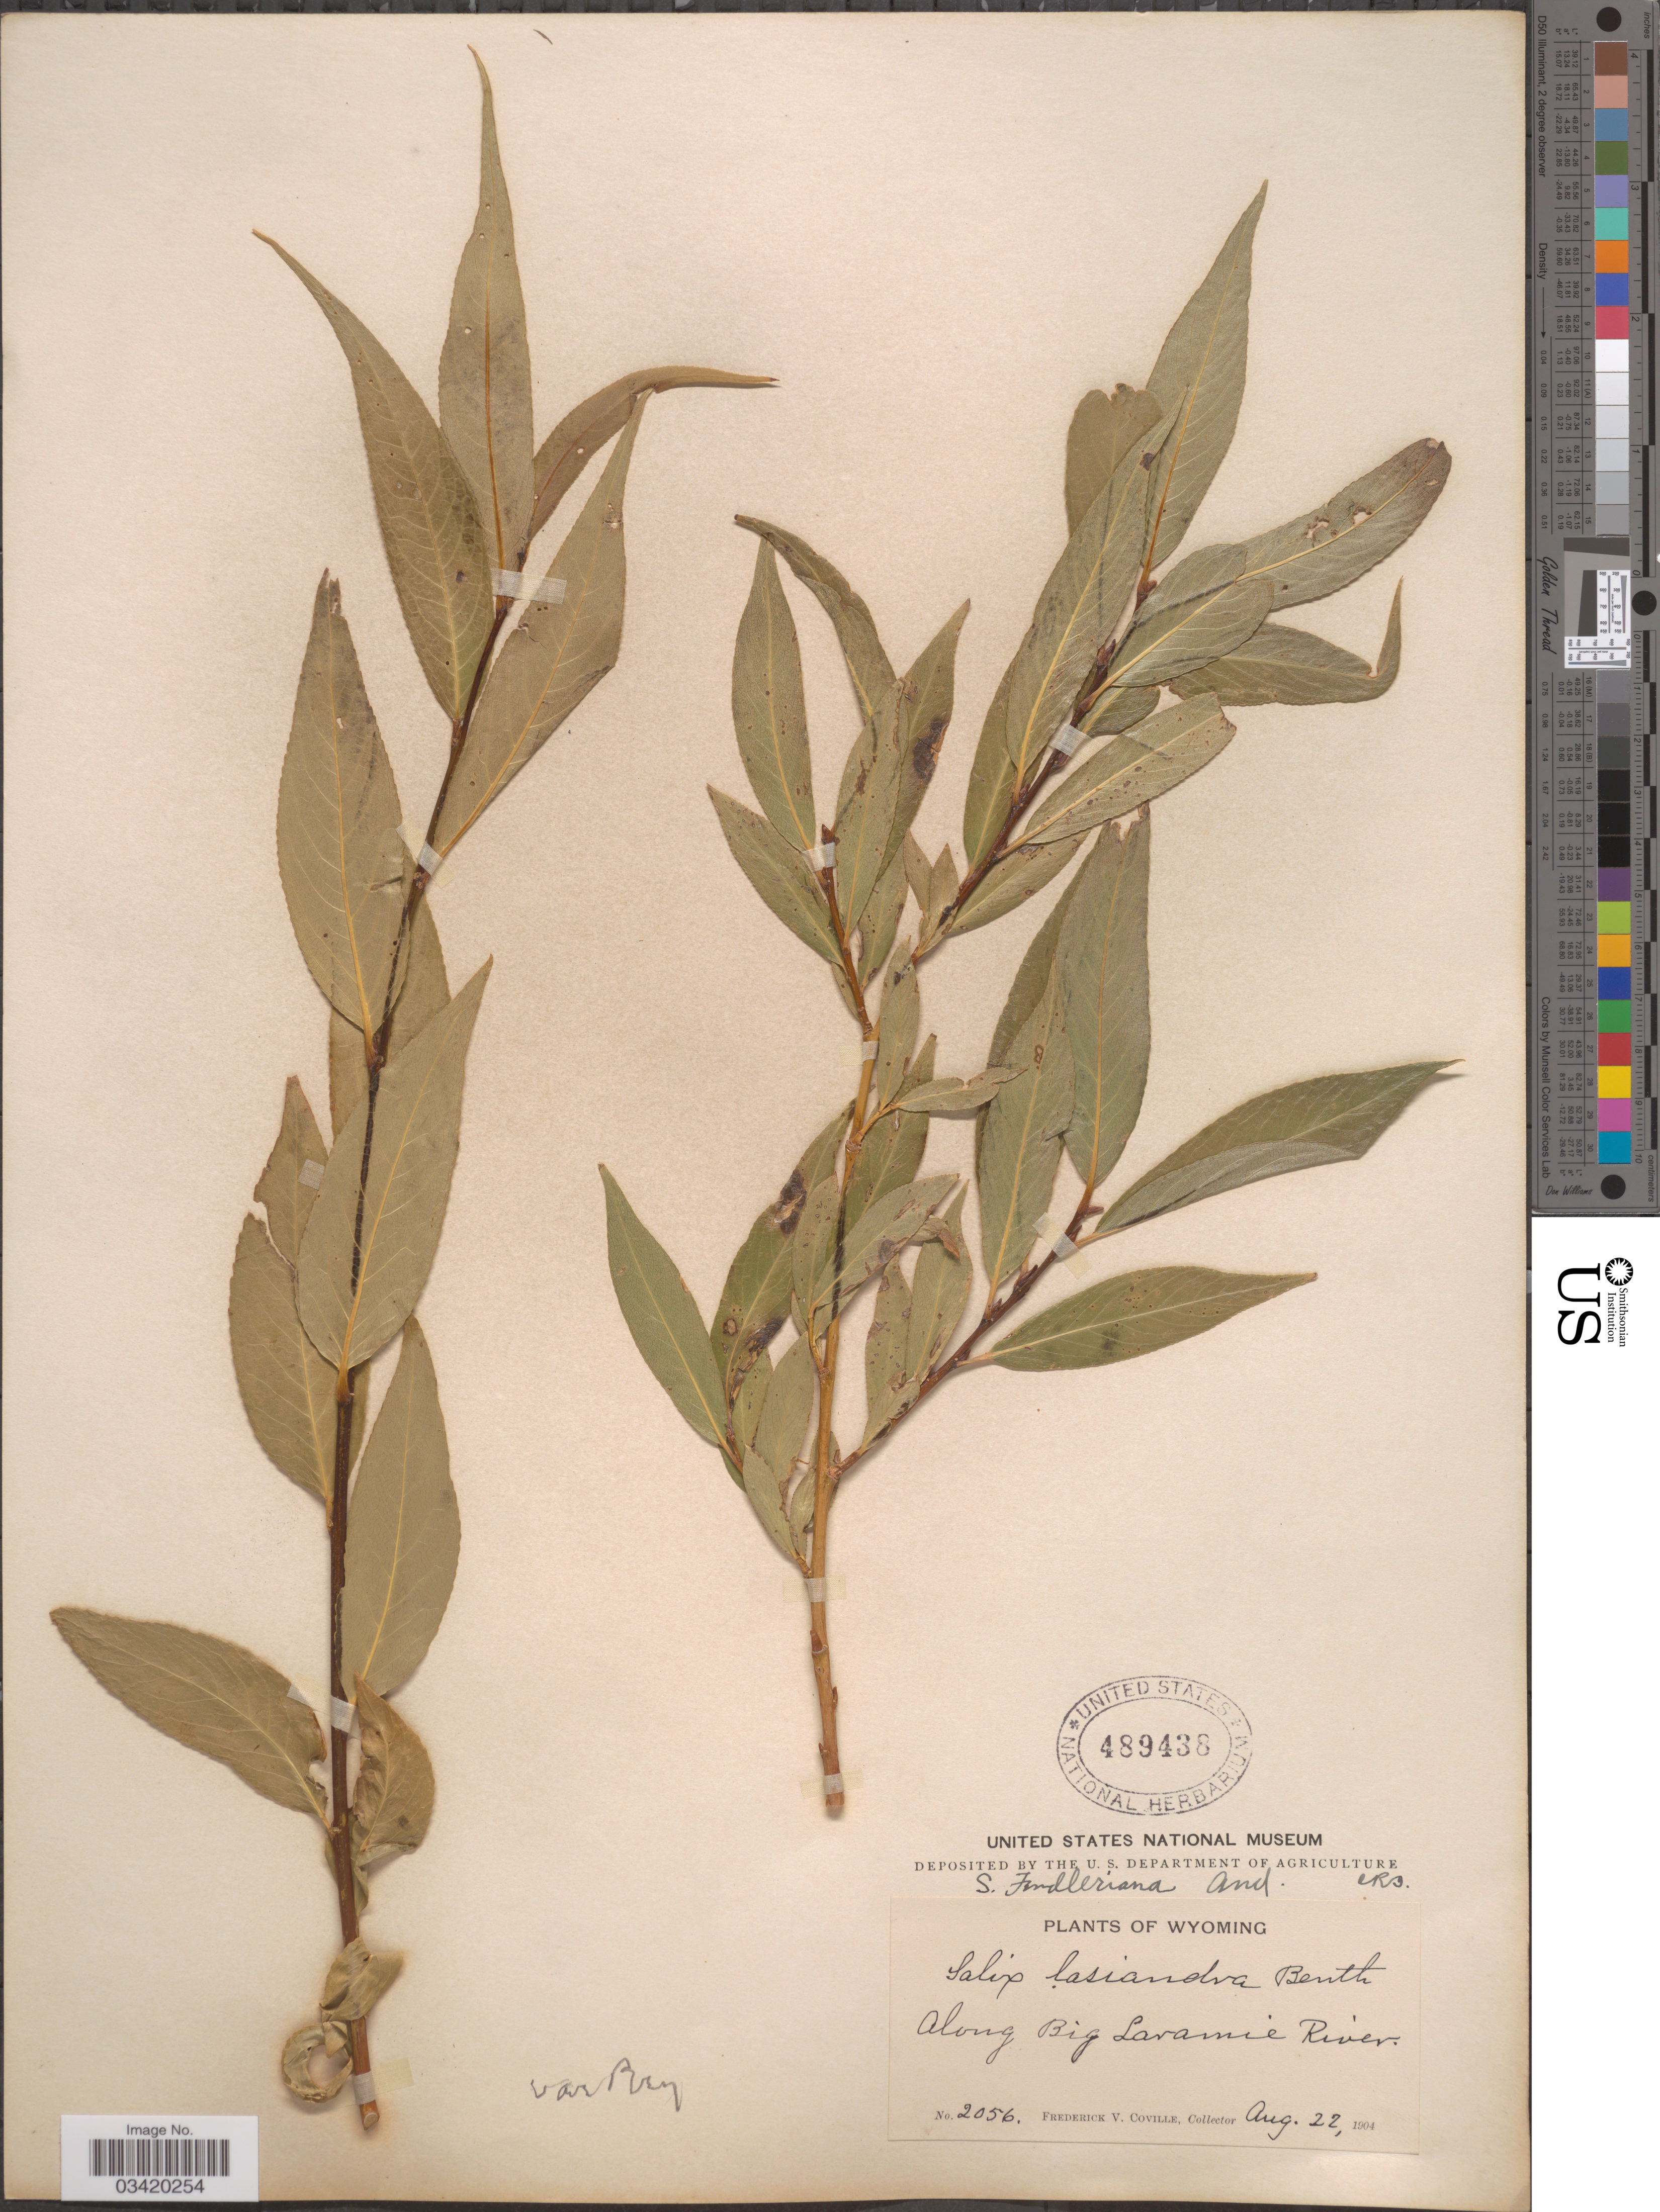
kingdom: Plantae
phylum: Tracheophyta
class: Magnoliopsida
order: Malpighiales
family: Salicaceae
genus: Salix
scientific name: Salix fendleriana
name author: Andersson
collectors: F. V. Coville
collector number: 2056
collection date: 1904-08-22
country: United States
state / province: Wyoming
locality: Along Big Laramie River.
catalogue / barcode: US 489438